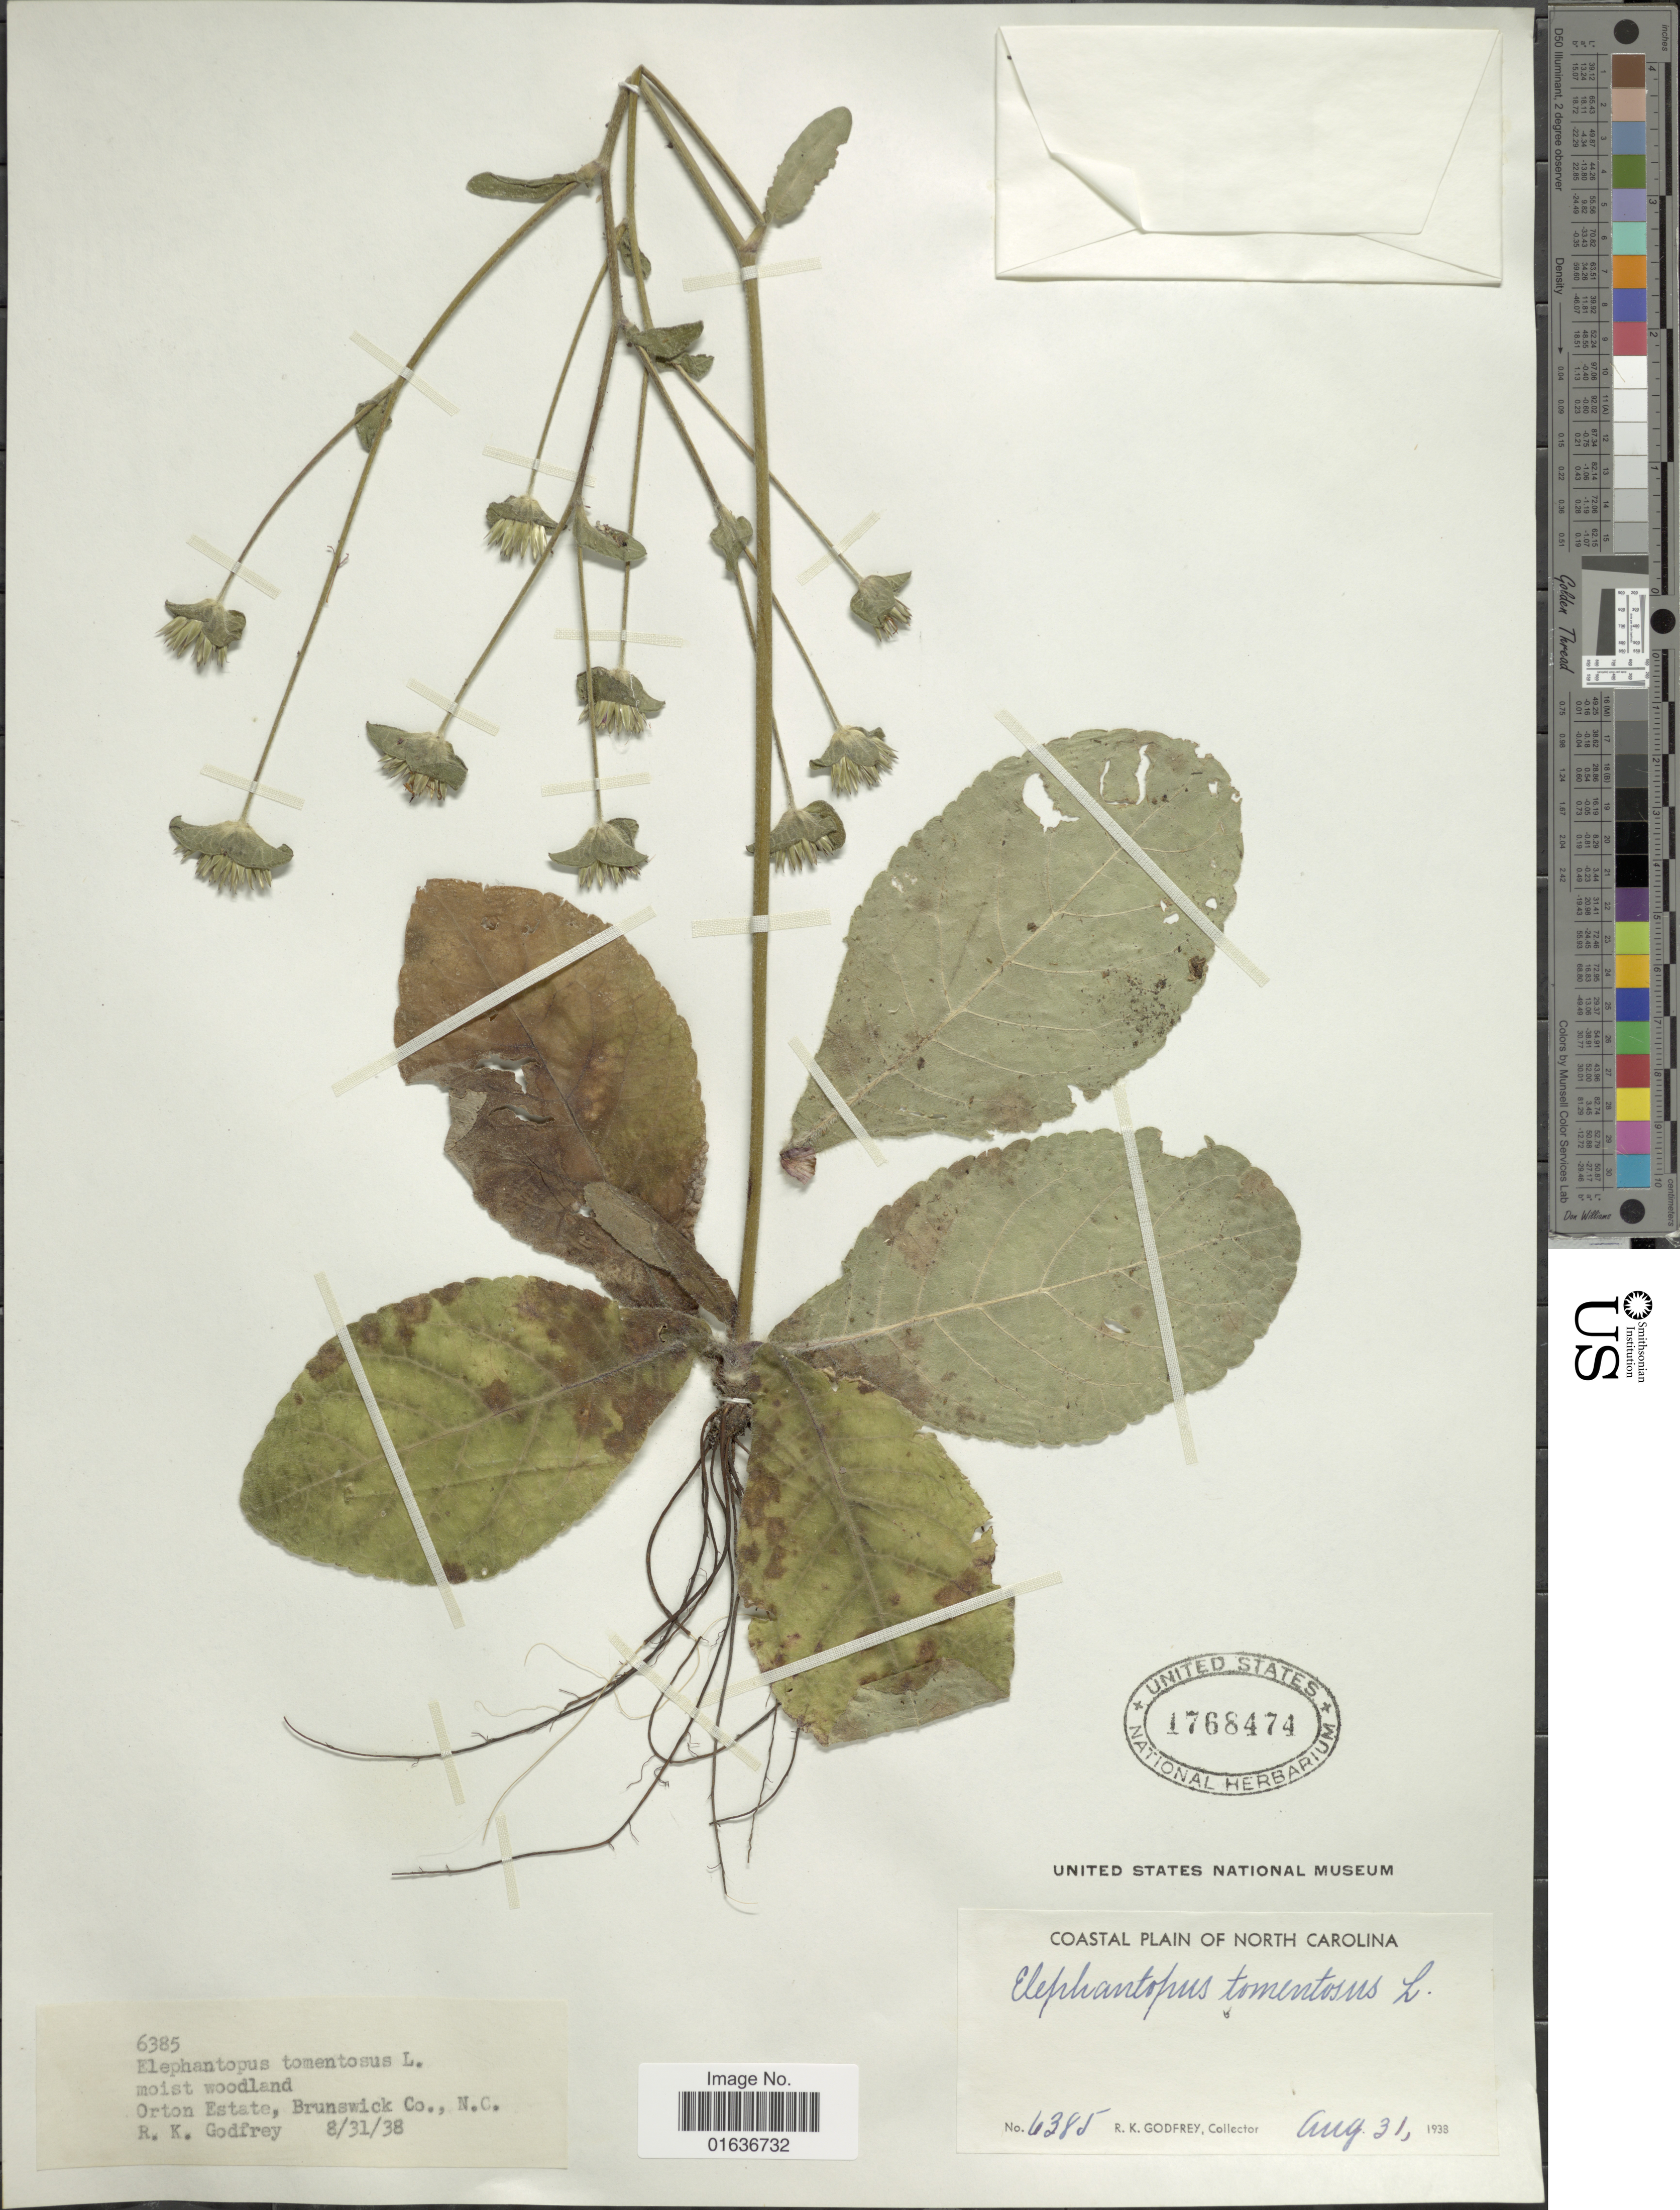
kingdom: Plantae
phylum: Tracheophyta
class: Magnoliopsida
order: Asterales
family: Asteraceae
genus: Elephantopus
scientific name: Elephantopus tomentosus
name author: L.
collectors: R. K. Godfrey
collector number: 6385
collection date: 1938-08-31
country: United States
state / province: North Carolina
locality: Moist woodland, Orton Estate, Brunswick Co.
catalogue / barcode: US 1768474